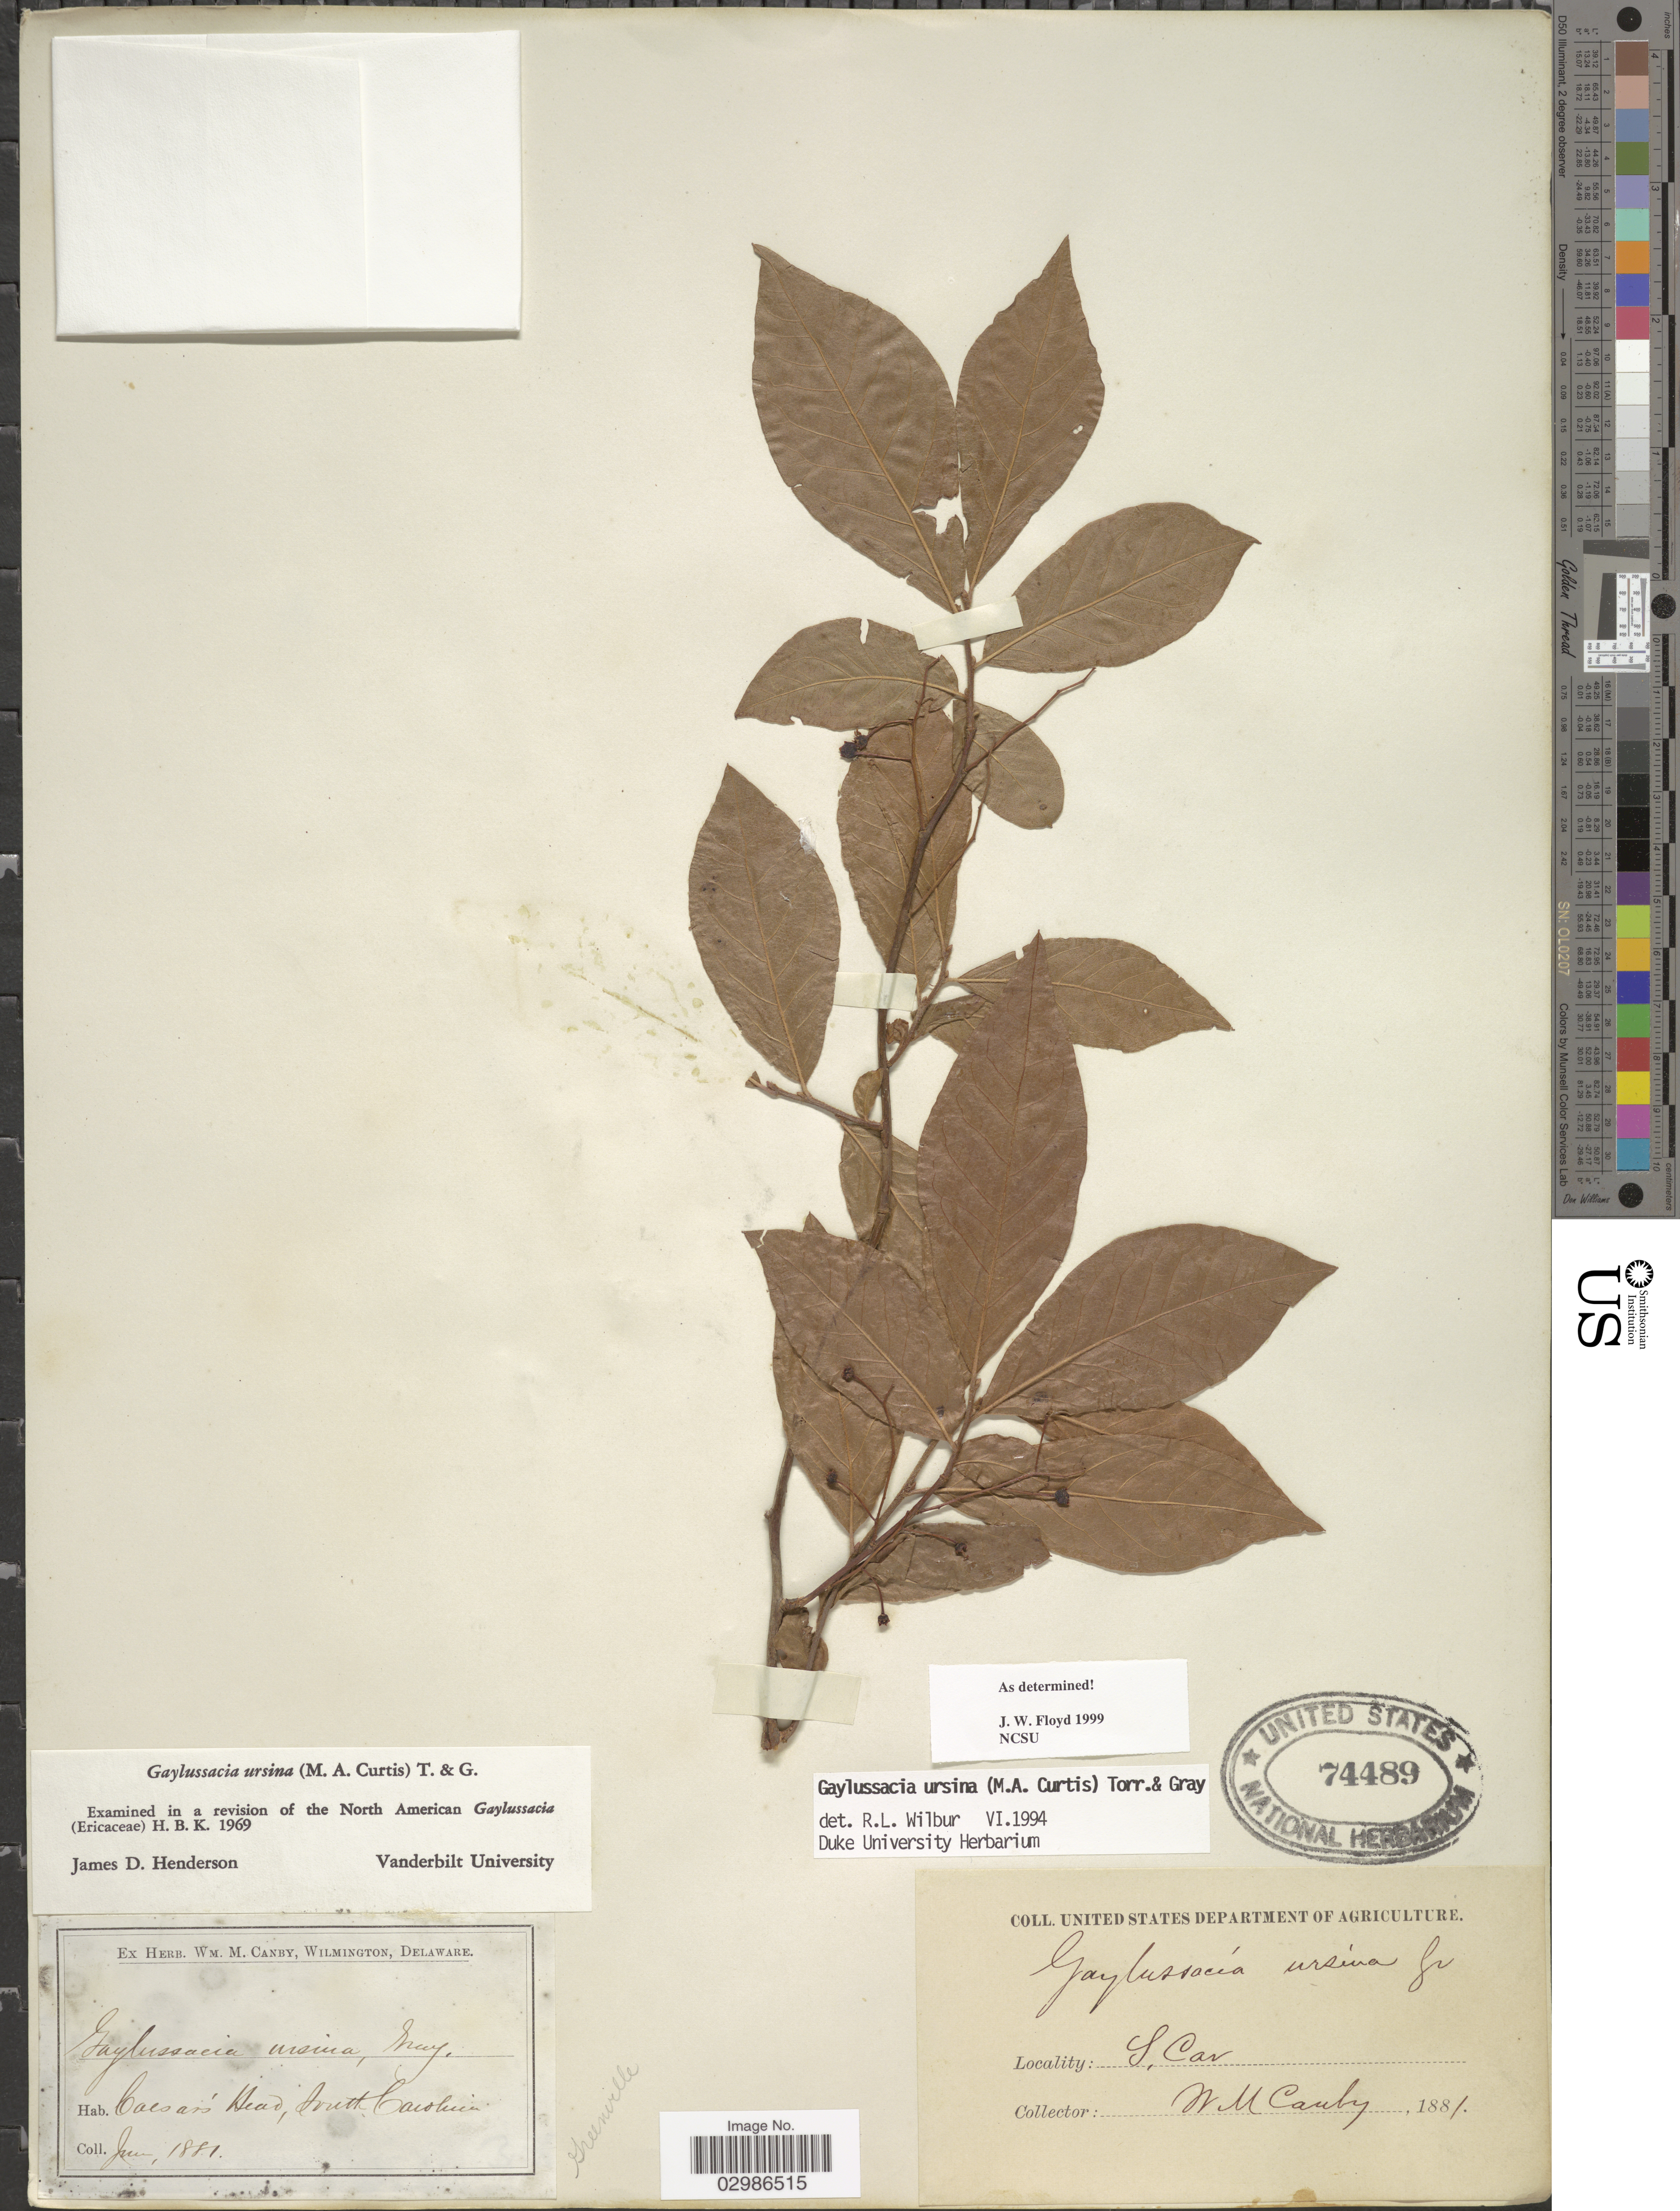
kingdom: Plantae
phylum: Tracheophyta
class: Magnoliopsida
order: Ericales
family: Ericaceae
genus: Gaylussacia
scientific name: Gaylussacia ursina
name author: (M.A. Curtis) Torr. & A. Gray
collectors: W. M. Canby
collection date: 1881-06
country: United States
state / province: South Carolina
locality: Caesar's Head. Greenville.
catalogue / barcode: US 74489